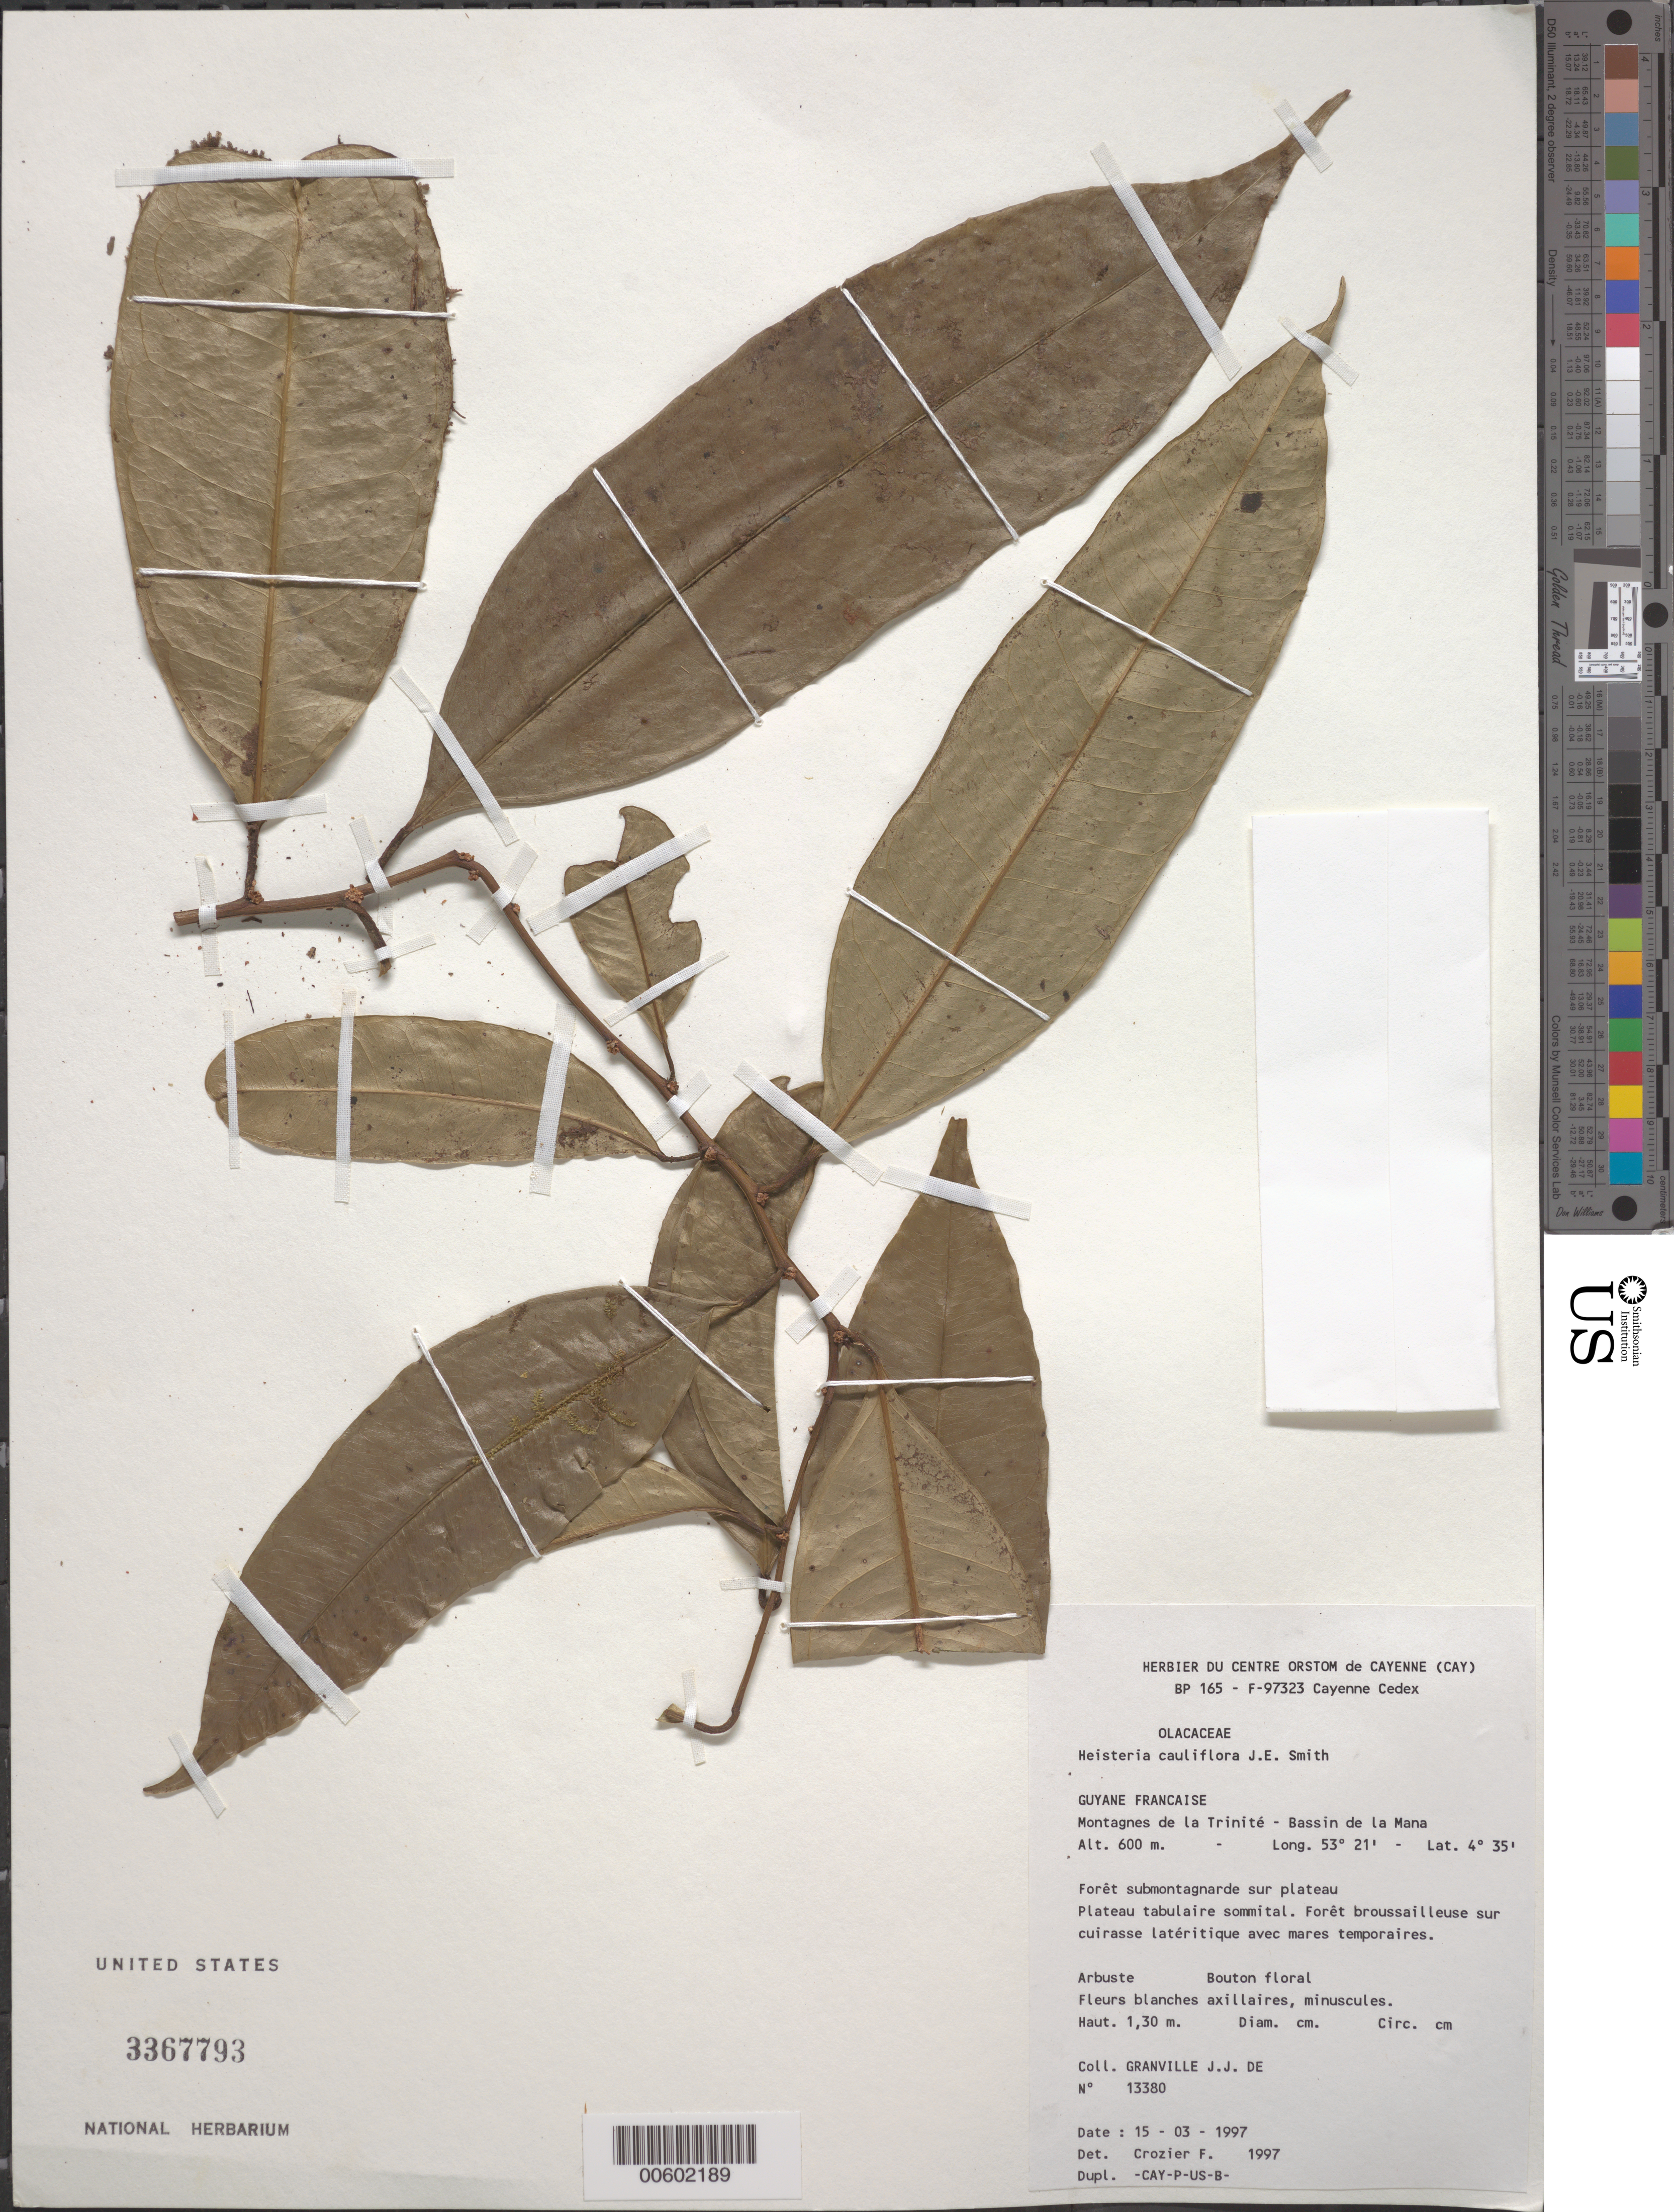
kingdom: Plantae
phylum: Tracheophyta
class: Magnoliopsida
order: Santalales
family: Erythropalaceae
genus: Heisteria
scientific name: Heisteria cauliflora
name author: Sm.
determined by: Crozier, F.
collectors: J.-J. de Granville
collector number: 13380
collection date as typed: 15-Mar-97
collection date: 1997-03-15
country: French Guiana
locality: Montagnes de la Trinité, Bassin de la Mana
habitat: Forêt submontagne sur plateau. Plateau tabulaire sommital. forêt broussailleuse sur cuirasse avec mares temporaires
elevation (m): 600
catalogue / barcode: US 3367793